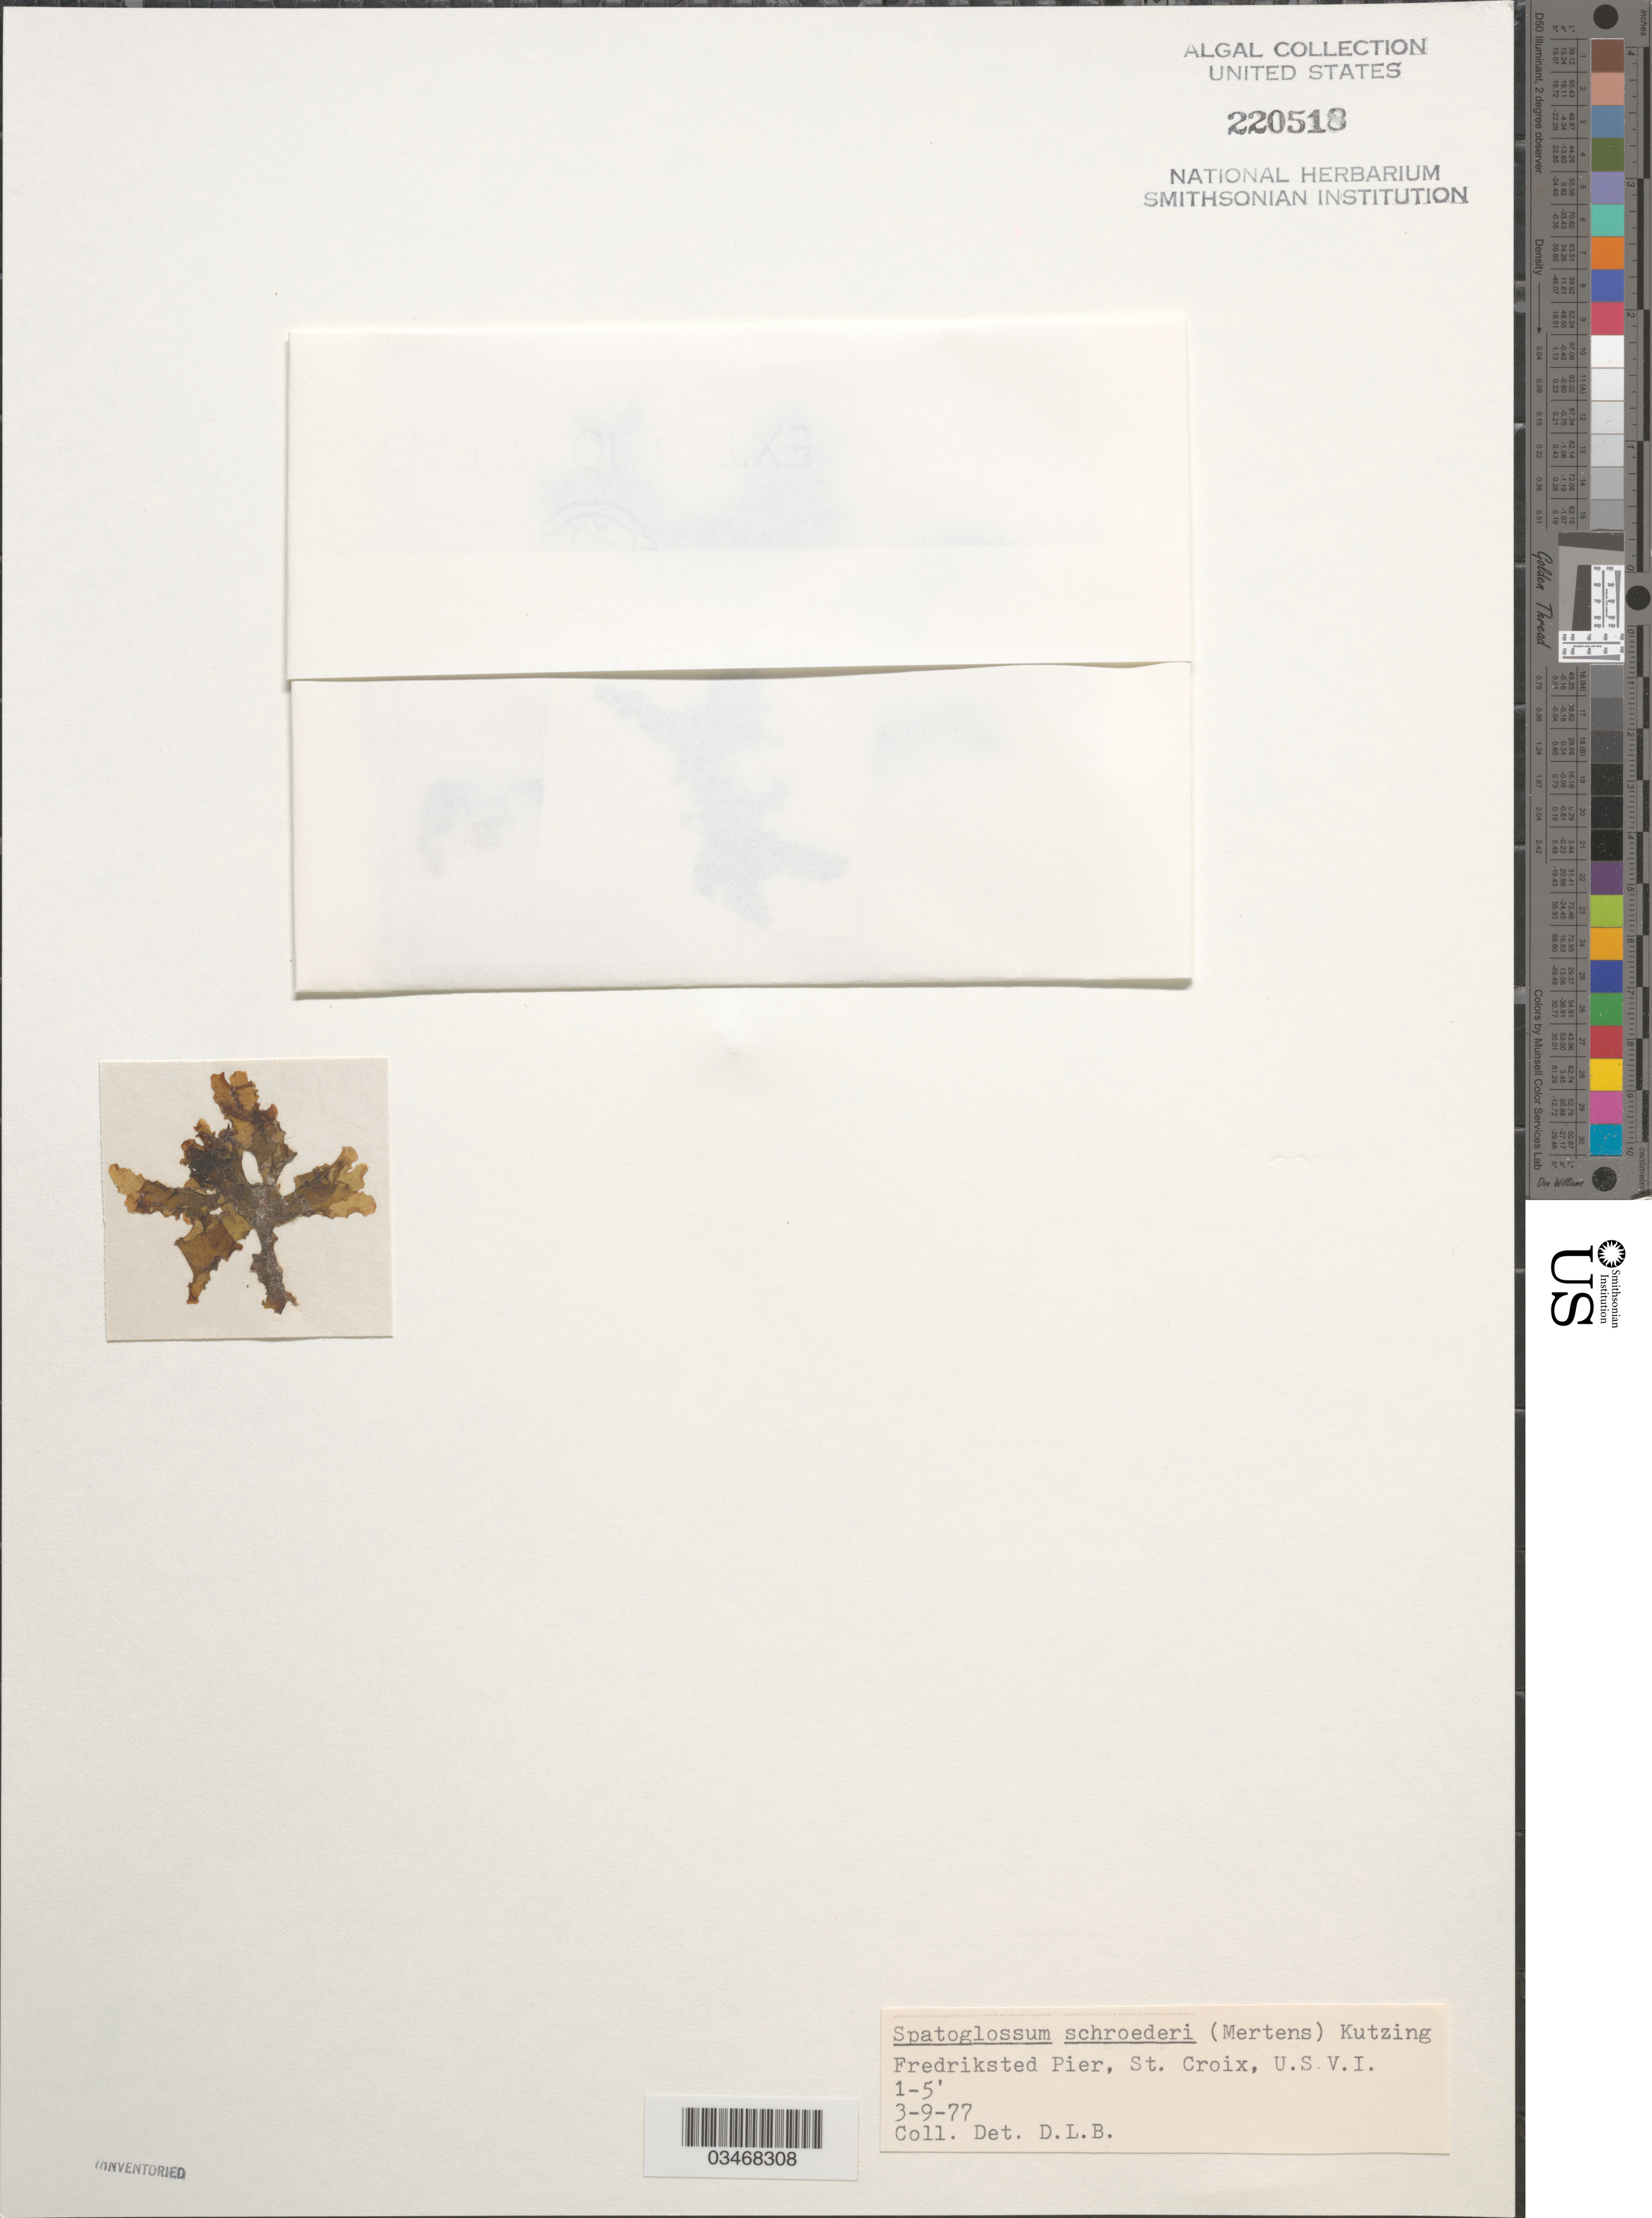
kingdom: Chromista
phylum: Ochrophyta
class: Phaeophyceae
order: Dictyotales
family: Dictyotaceae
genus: Spatoglossum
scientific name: Spatoglossum schroederi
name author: (C. Agardh) Kütz.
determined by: Ballantine, D. L.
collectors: D.L. Ballantine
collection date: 1977-03-09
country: U.S. Virgin Islands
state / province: St. Croix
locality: Fredriksted Pier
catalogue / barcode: US 220518